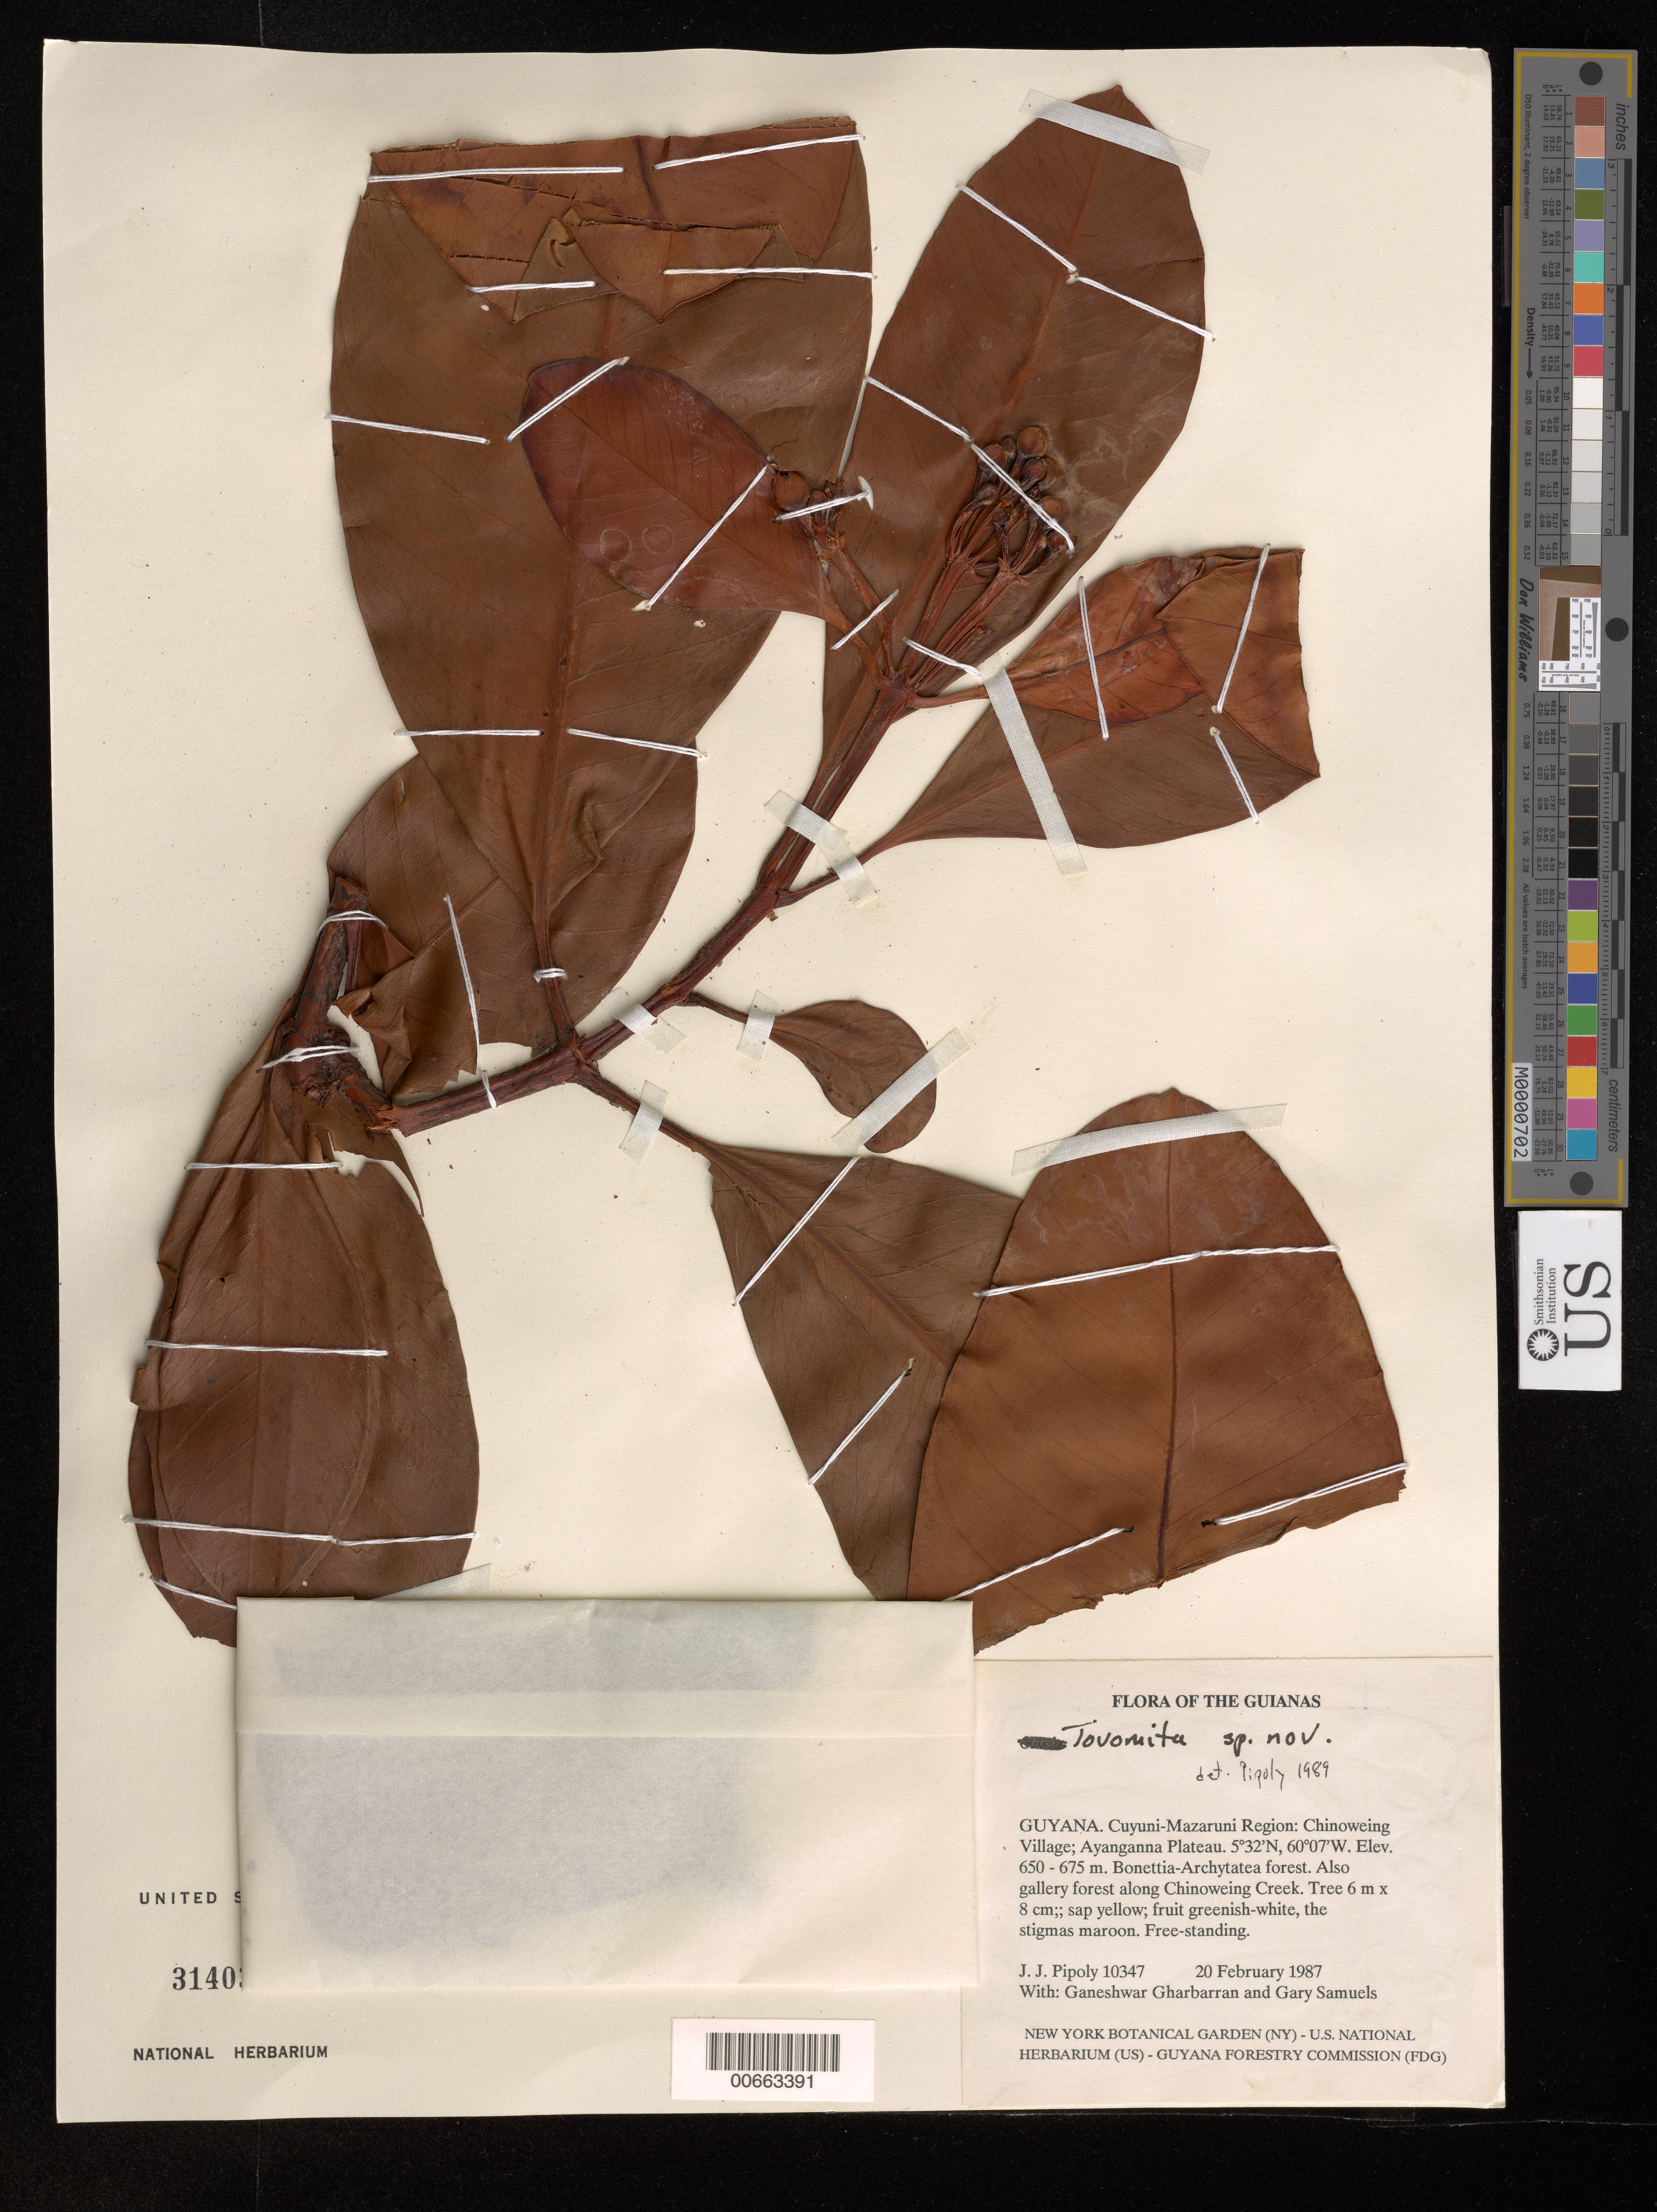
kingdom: Plantae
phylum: Tracheophyta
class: Magnoliopsida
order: Malpighiales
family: Clusiaceae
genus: Tovomita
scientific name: Tovomita sp. nov.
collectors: J. J. Pipoly, G. Gharbarran & G. Samuels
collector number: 10347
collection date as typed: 20 February 1987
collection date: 1987-02-20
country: Guyana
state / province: Cuyuni-Mazaruni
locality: Chinoweing Village; Ayanganna Plateau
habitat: Bonnetia-Archytaea forest. Also gallery forest along Chinoweing Creek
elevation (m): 650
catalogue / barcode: US 3140362